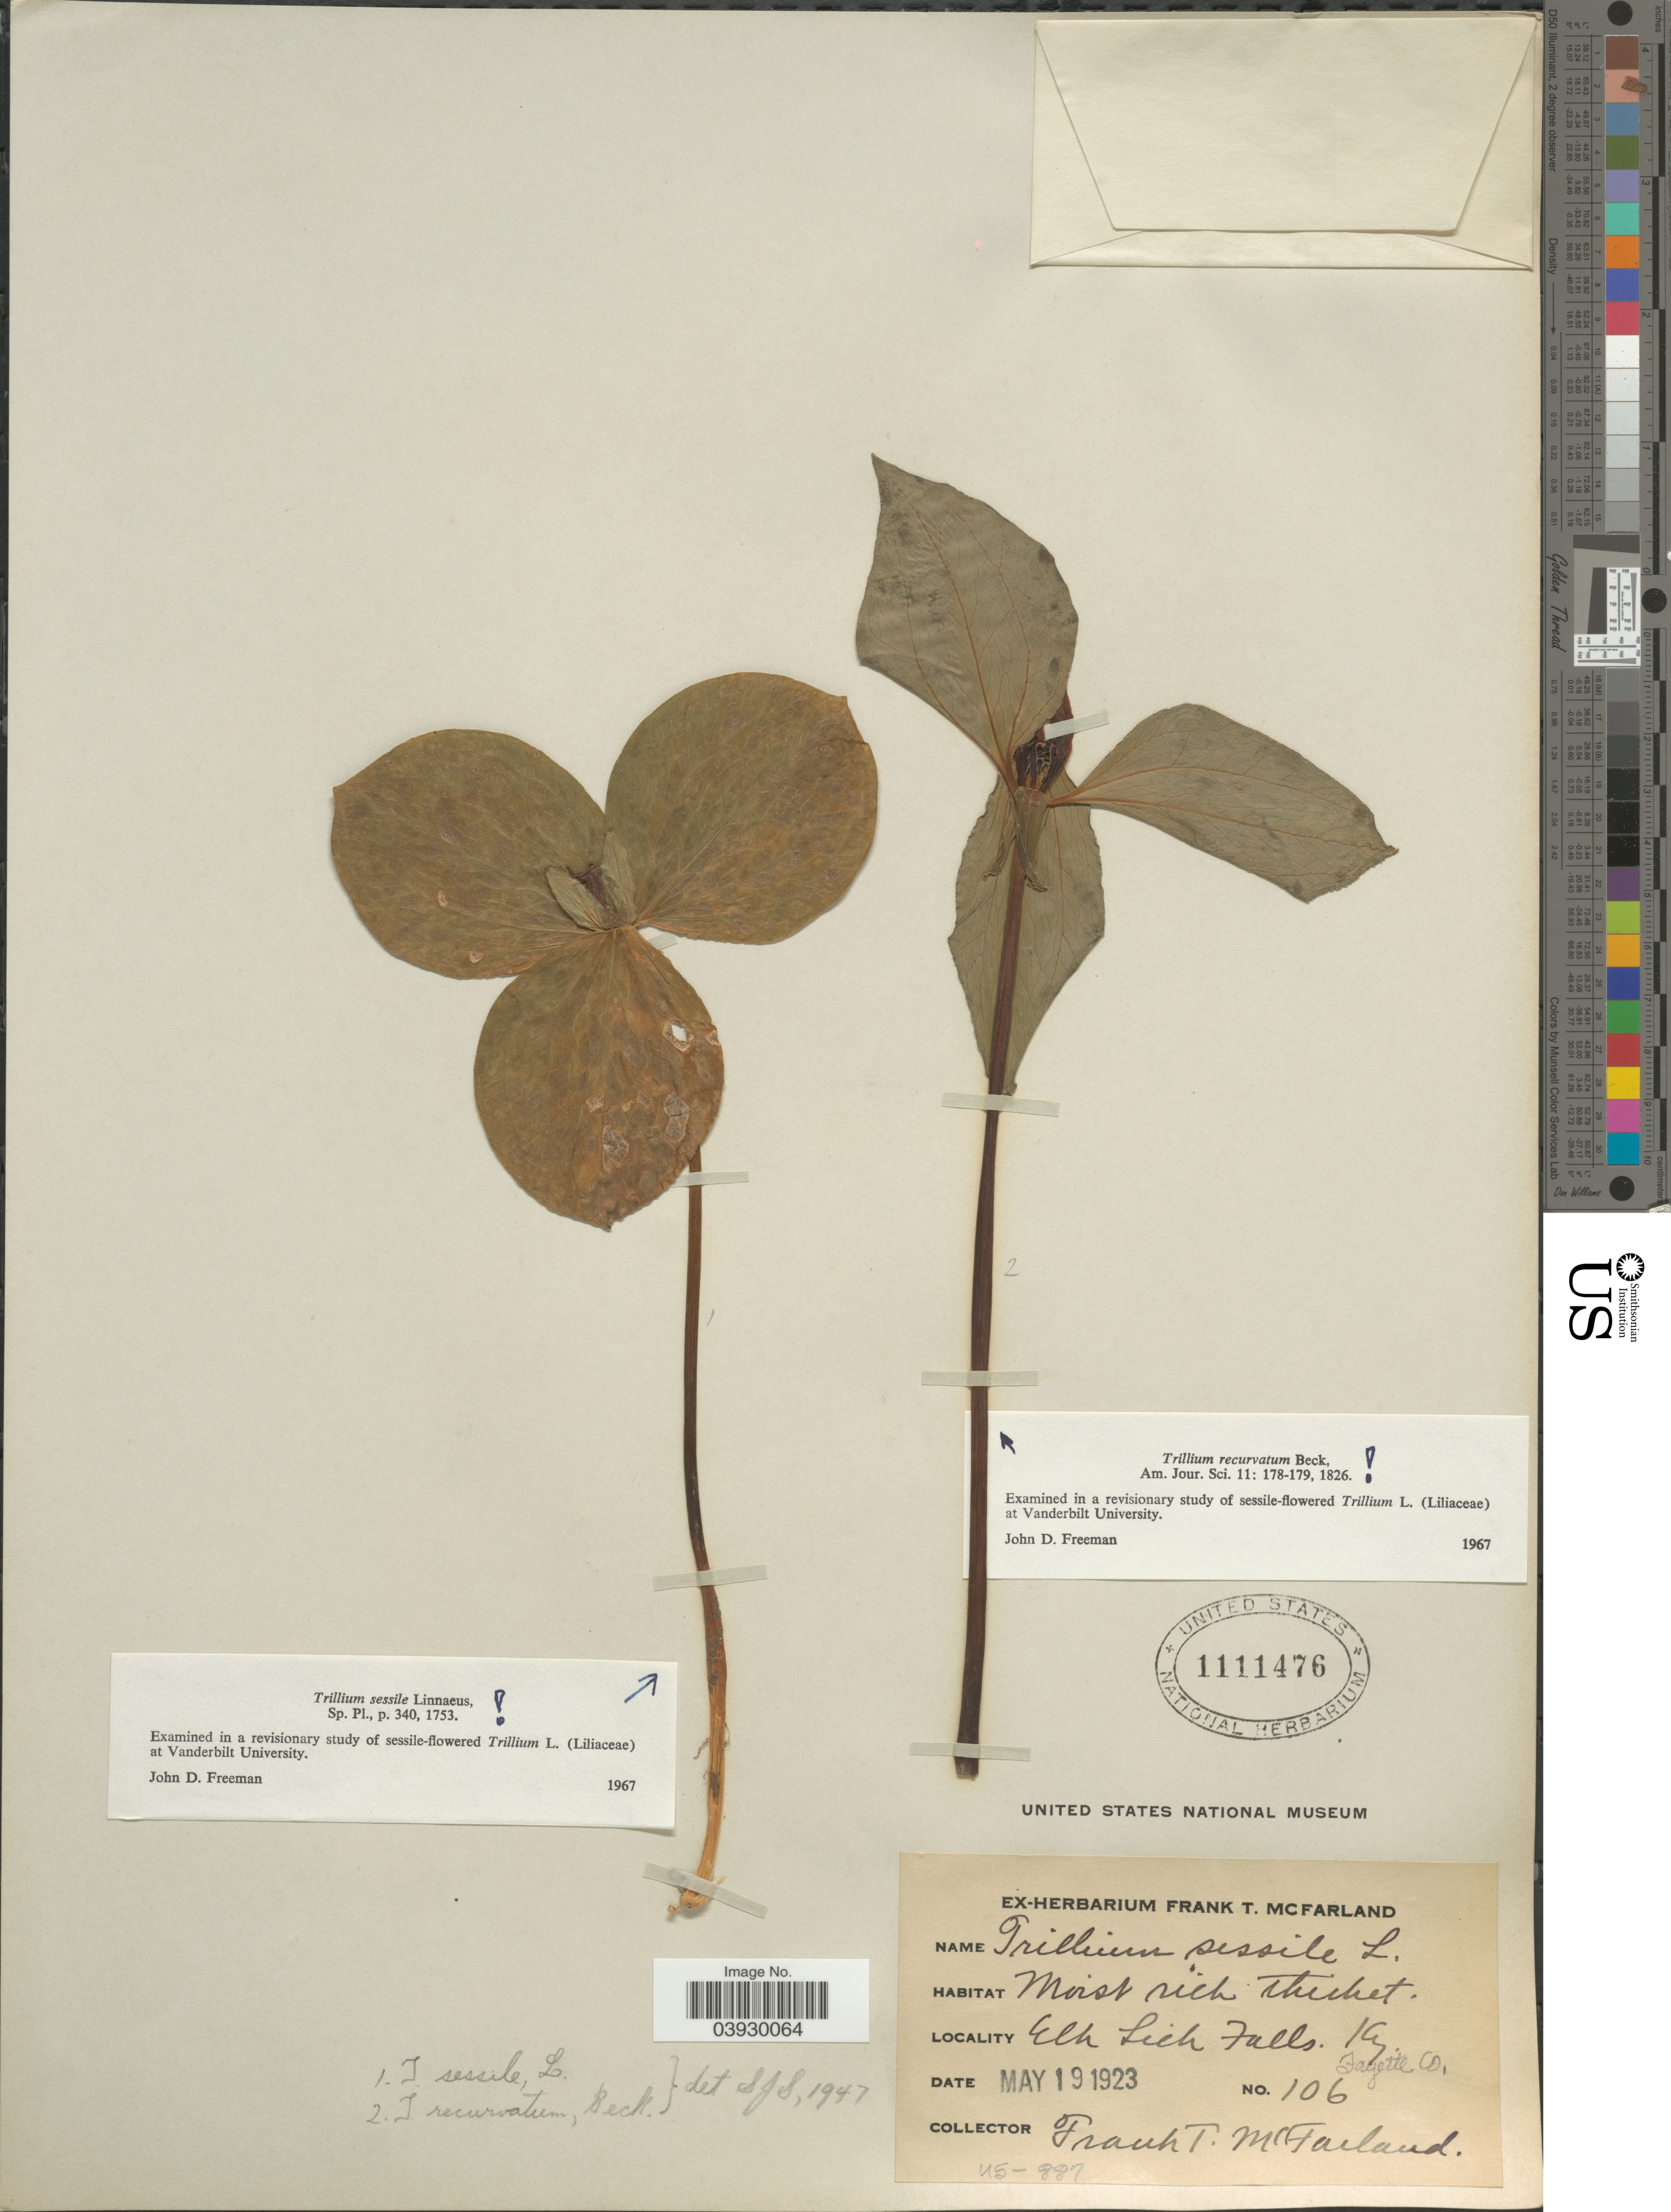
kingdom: Plantae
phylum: Tracheophyta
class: Liliopsida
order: Liliales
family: Melanthiaceae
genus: Trillium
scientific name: Trillium recurvatum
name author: L.C. Beck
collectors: F. McFarland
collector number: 106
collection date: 1923-05-19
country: United States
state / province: Kentucky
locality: Elk Lich Falls. Fayette Co.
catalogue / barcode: US 1111476